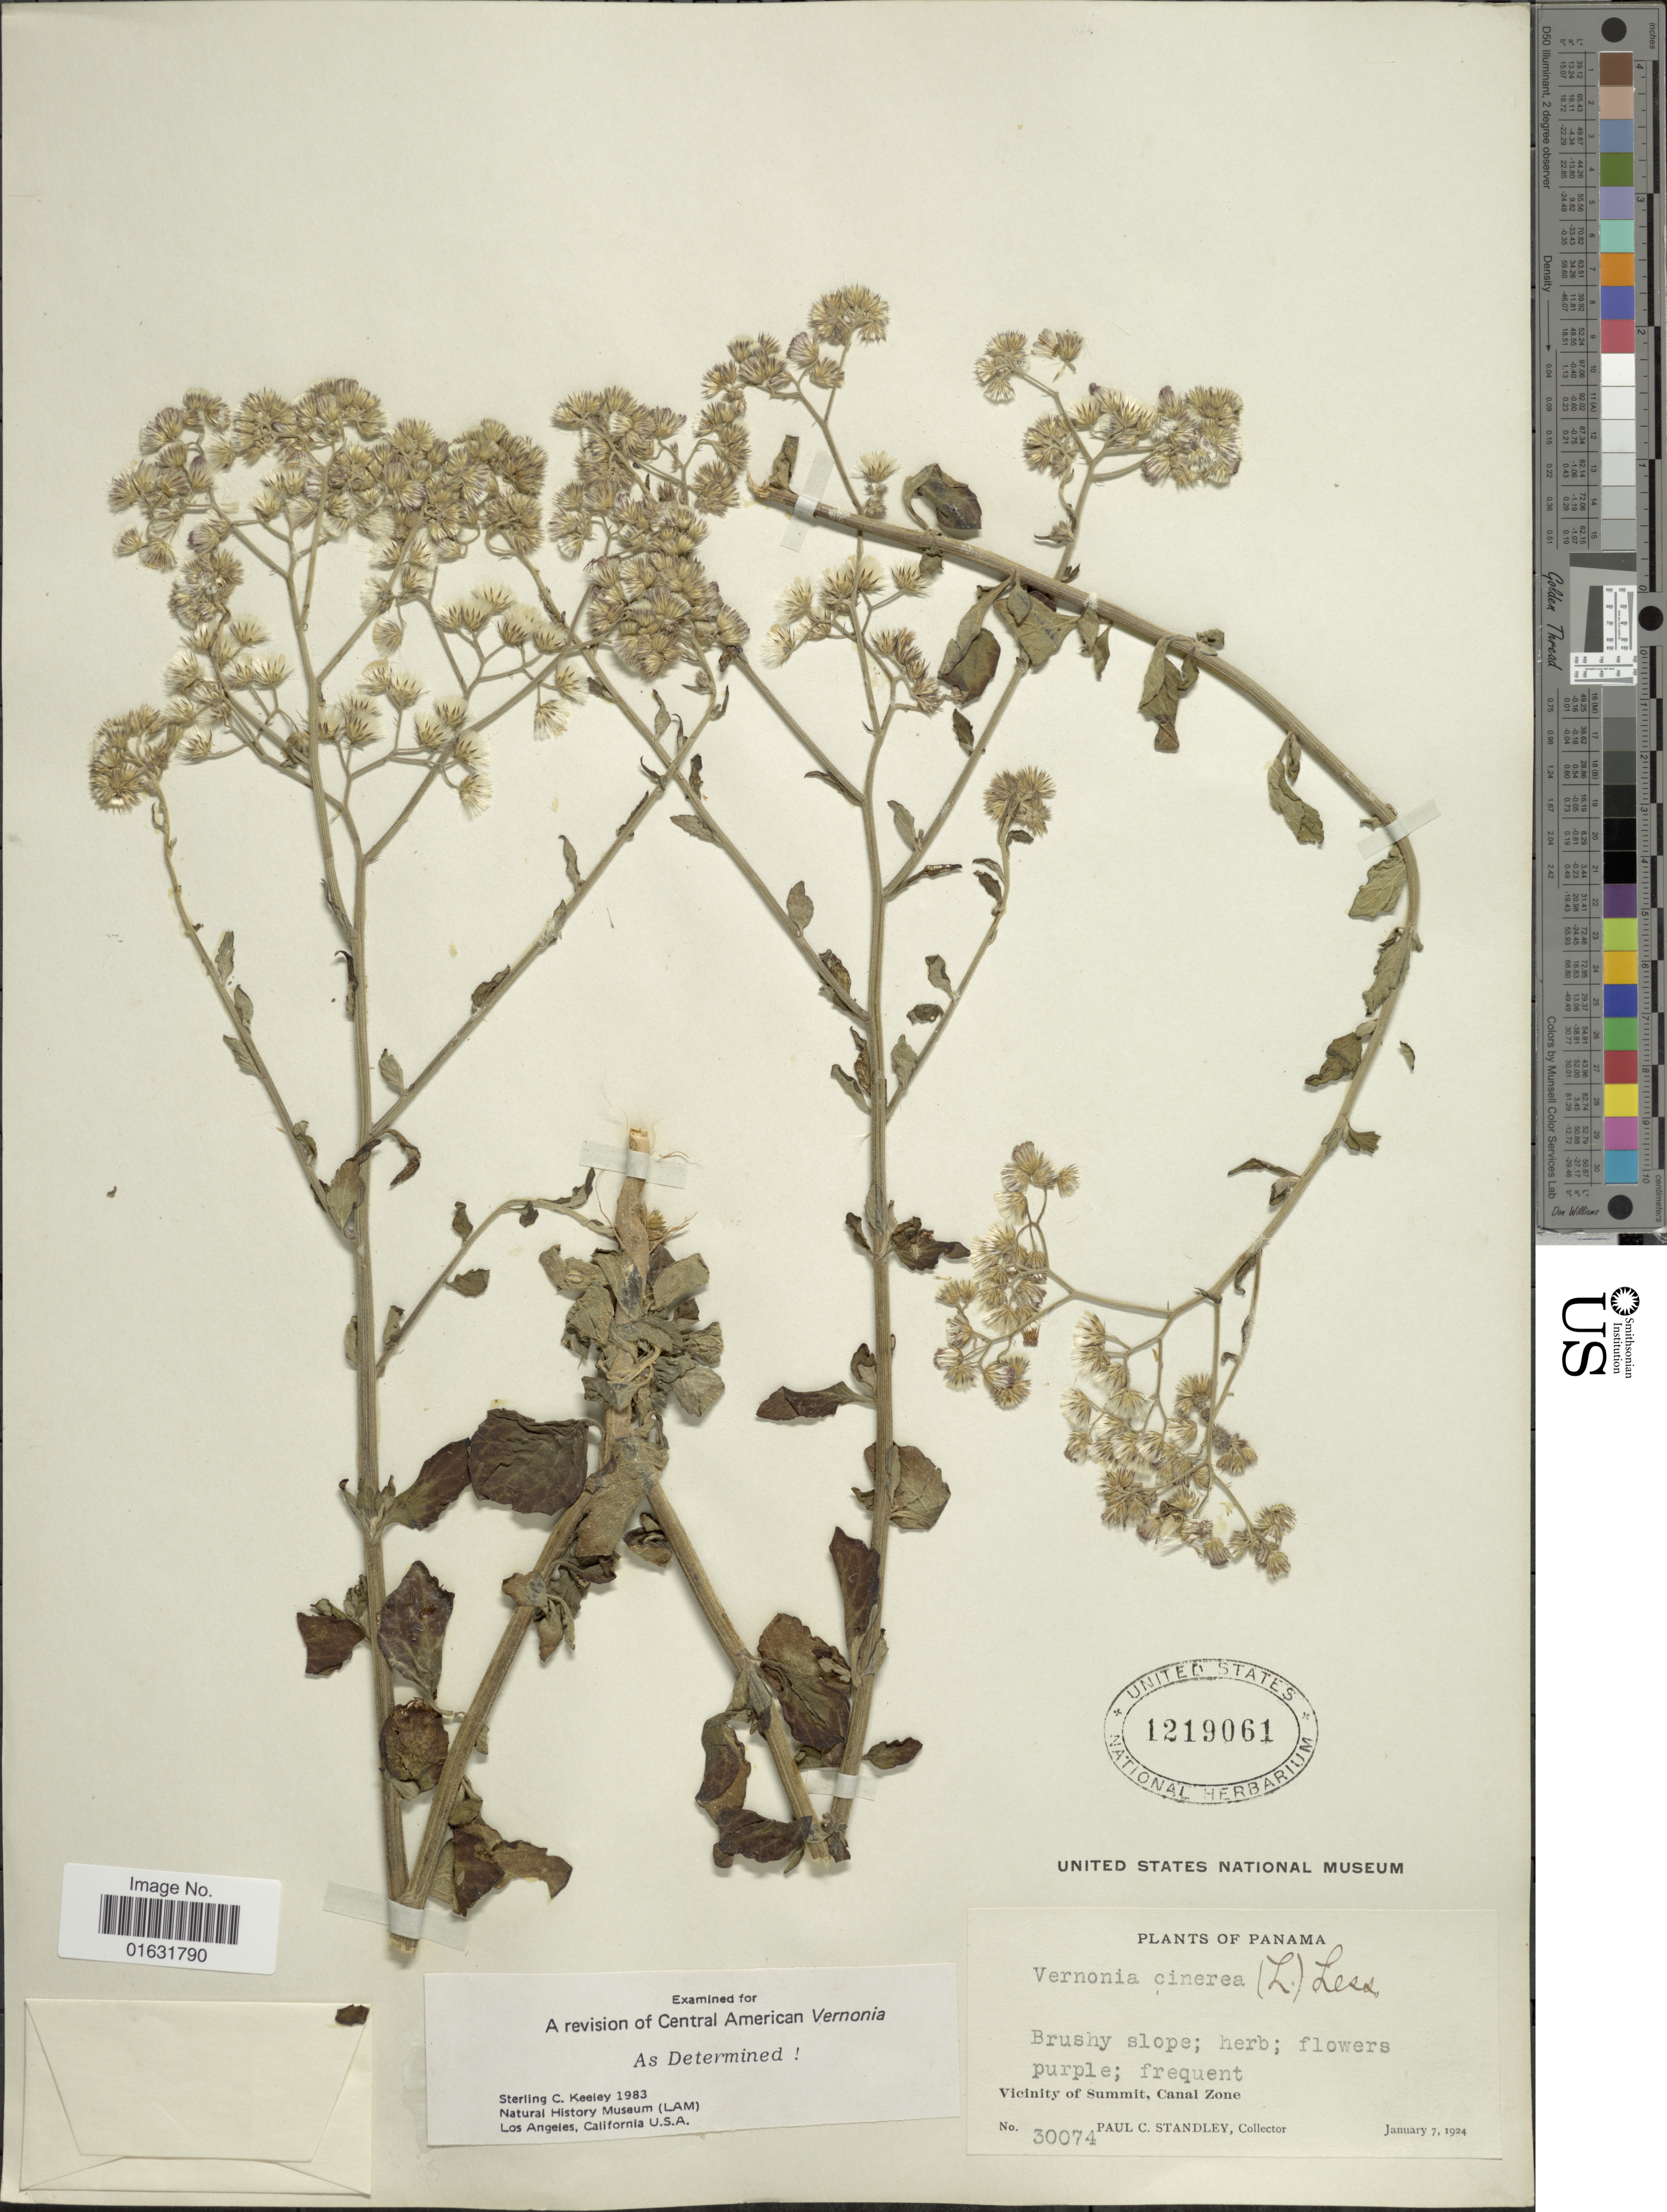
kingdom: Plantae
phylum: Tracheophyta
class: Magnoliopsida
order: Asterales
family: Asteraceae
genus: Cyanthillium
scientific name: Cyanthillium cinereum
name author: (L.) H. Rob.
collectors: P. C. Standley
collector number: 30074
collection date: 1924-01-07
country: Panama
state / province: Colón / Panamá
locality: Vicinity of Summit, Canal Zone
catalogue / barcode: US 1219061